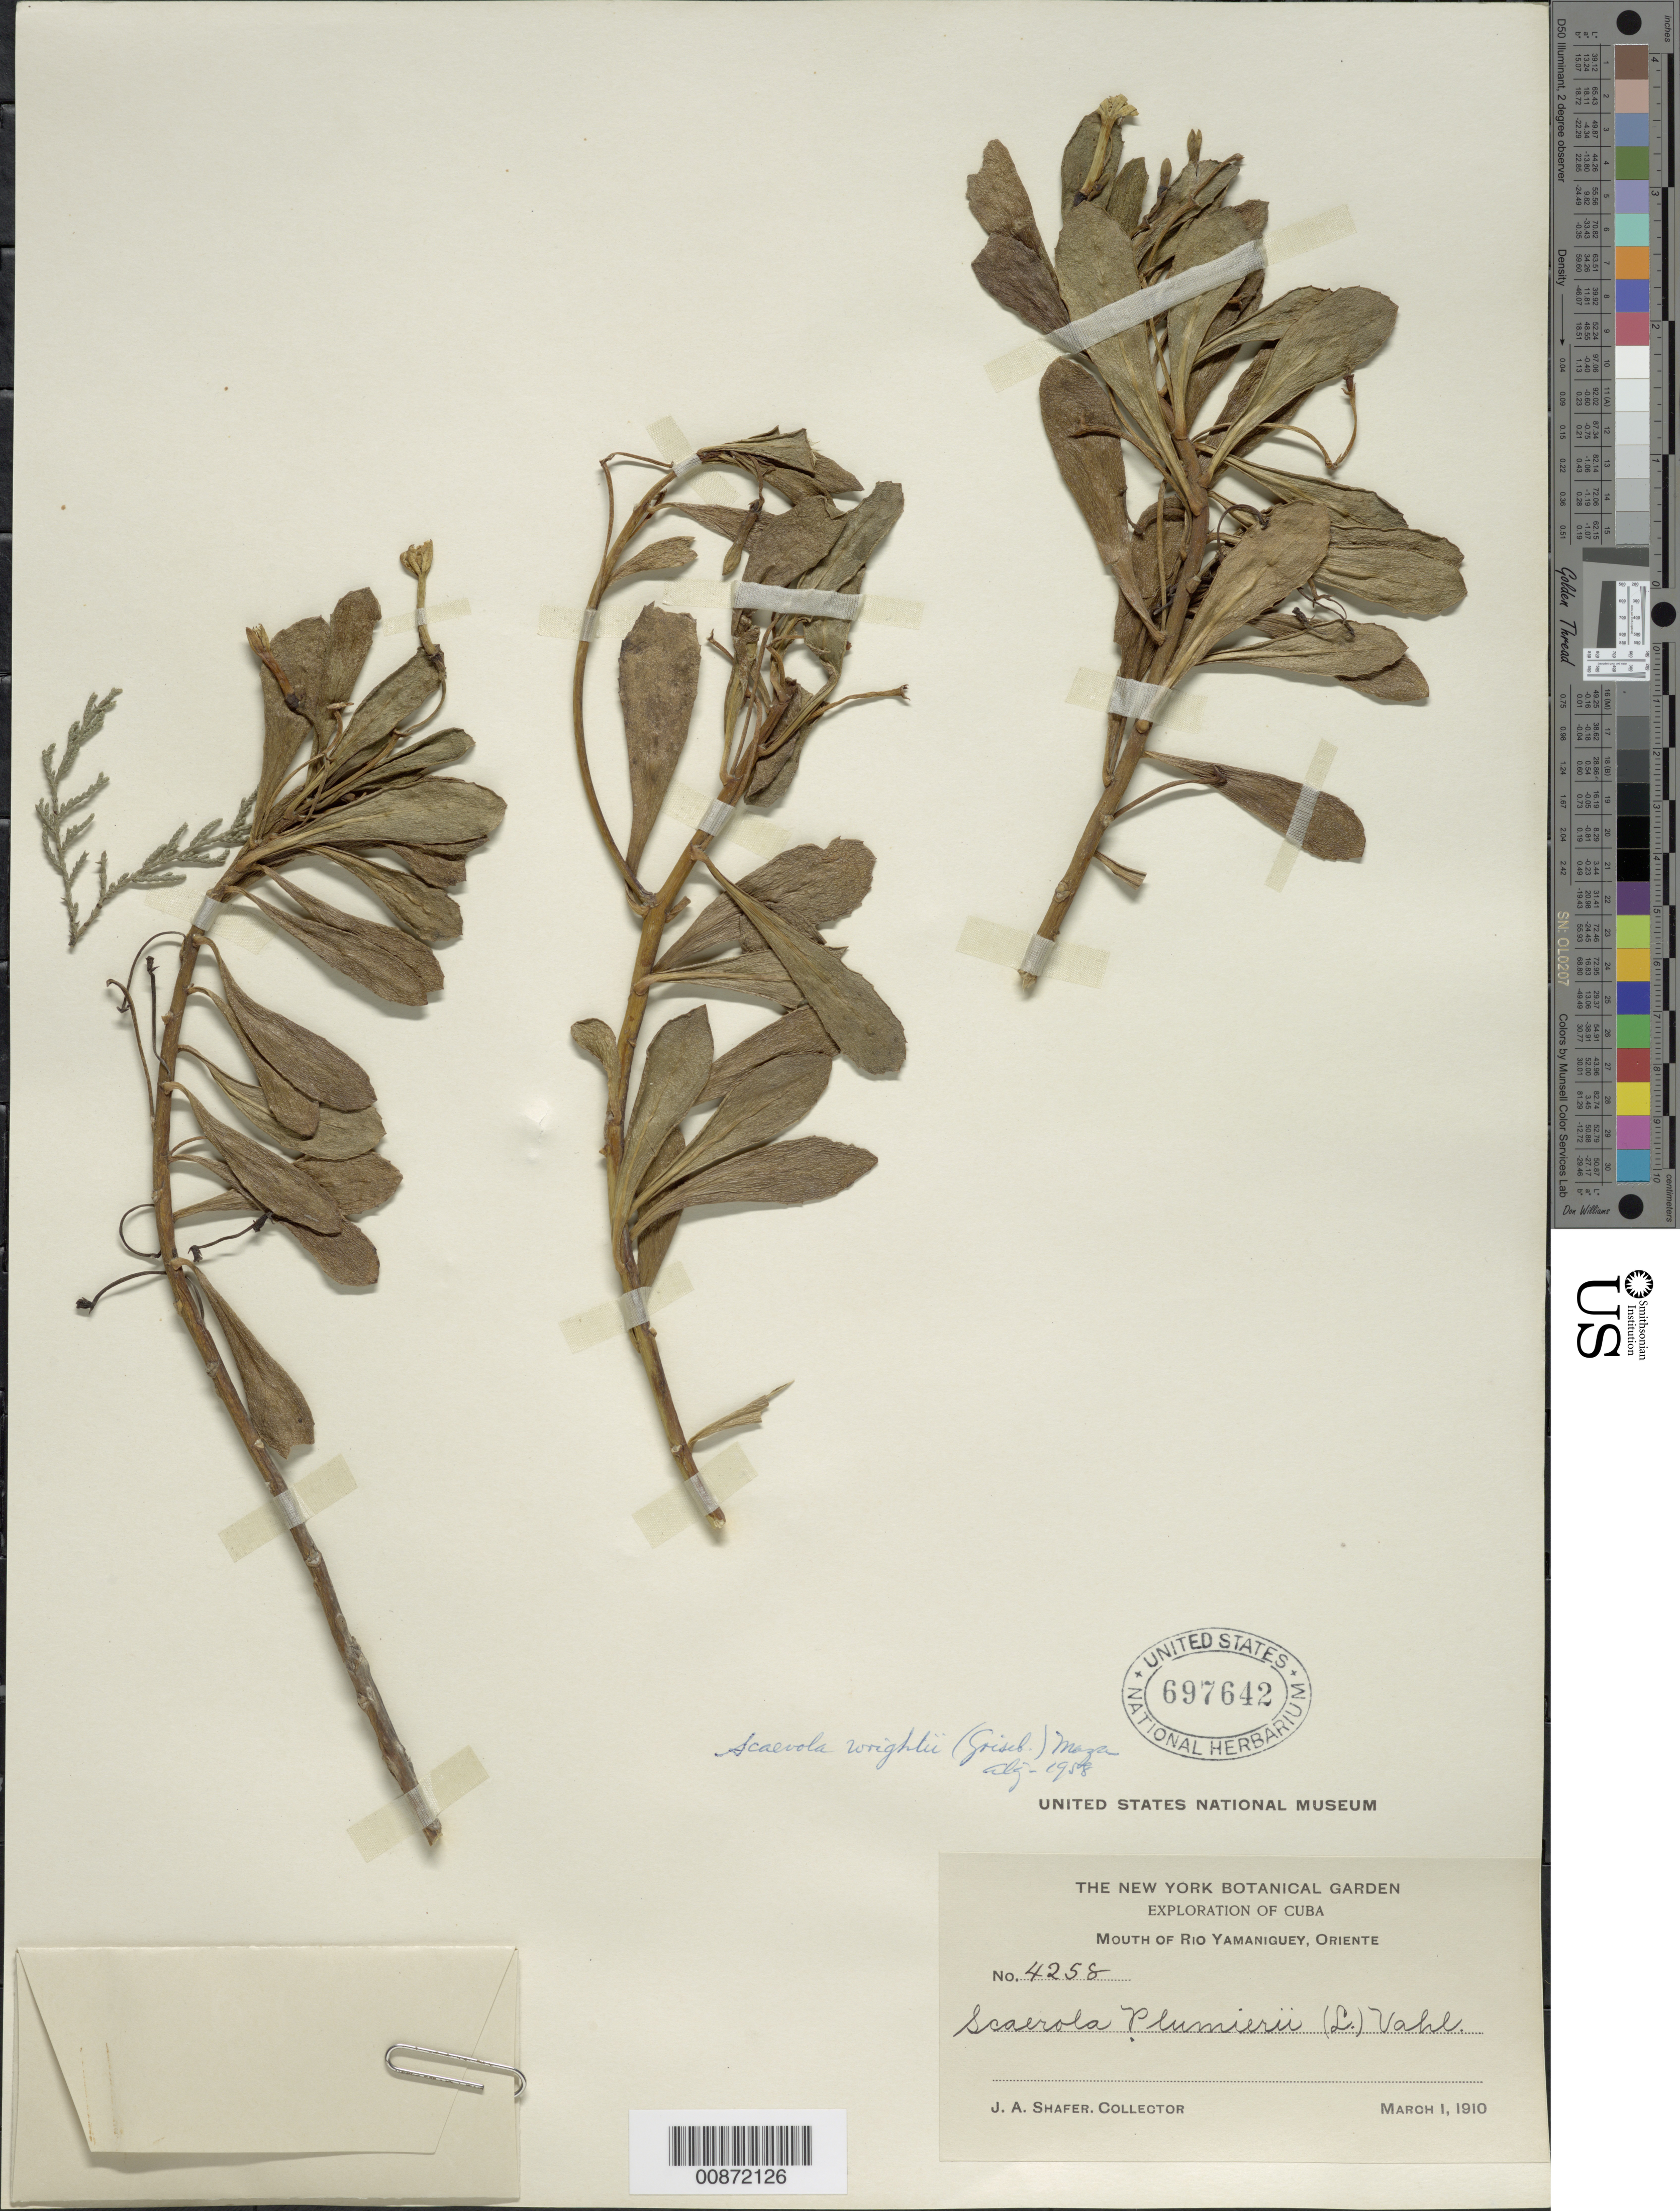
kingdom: Plantae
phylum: Tracheophyta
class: Magnoliopsida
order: Asterales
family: Goodeniaceae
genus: Scaevola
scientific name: Scaevola wrightii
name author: (Griseb.) M. Gómez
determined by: Liogier, Alain H.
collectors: J. A. Shafer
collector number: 4258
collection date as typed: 01 Mar 1910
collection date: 1910-03-01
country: Cuba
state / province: Oriente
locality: Mouth of Río Yamaniguey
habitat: Near mouth of river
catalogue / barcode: US 697642